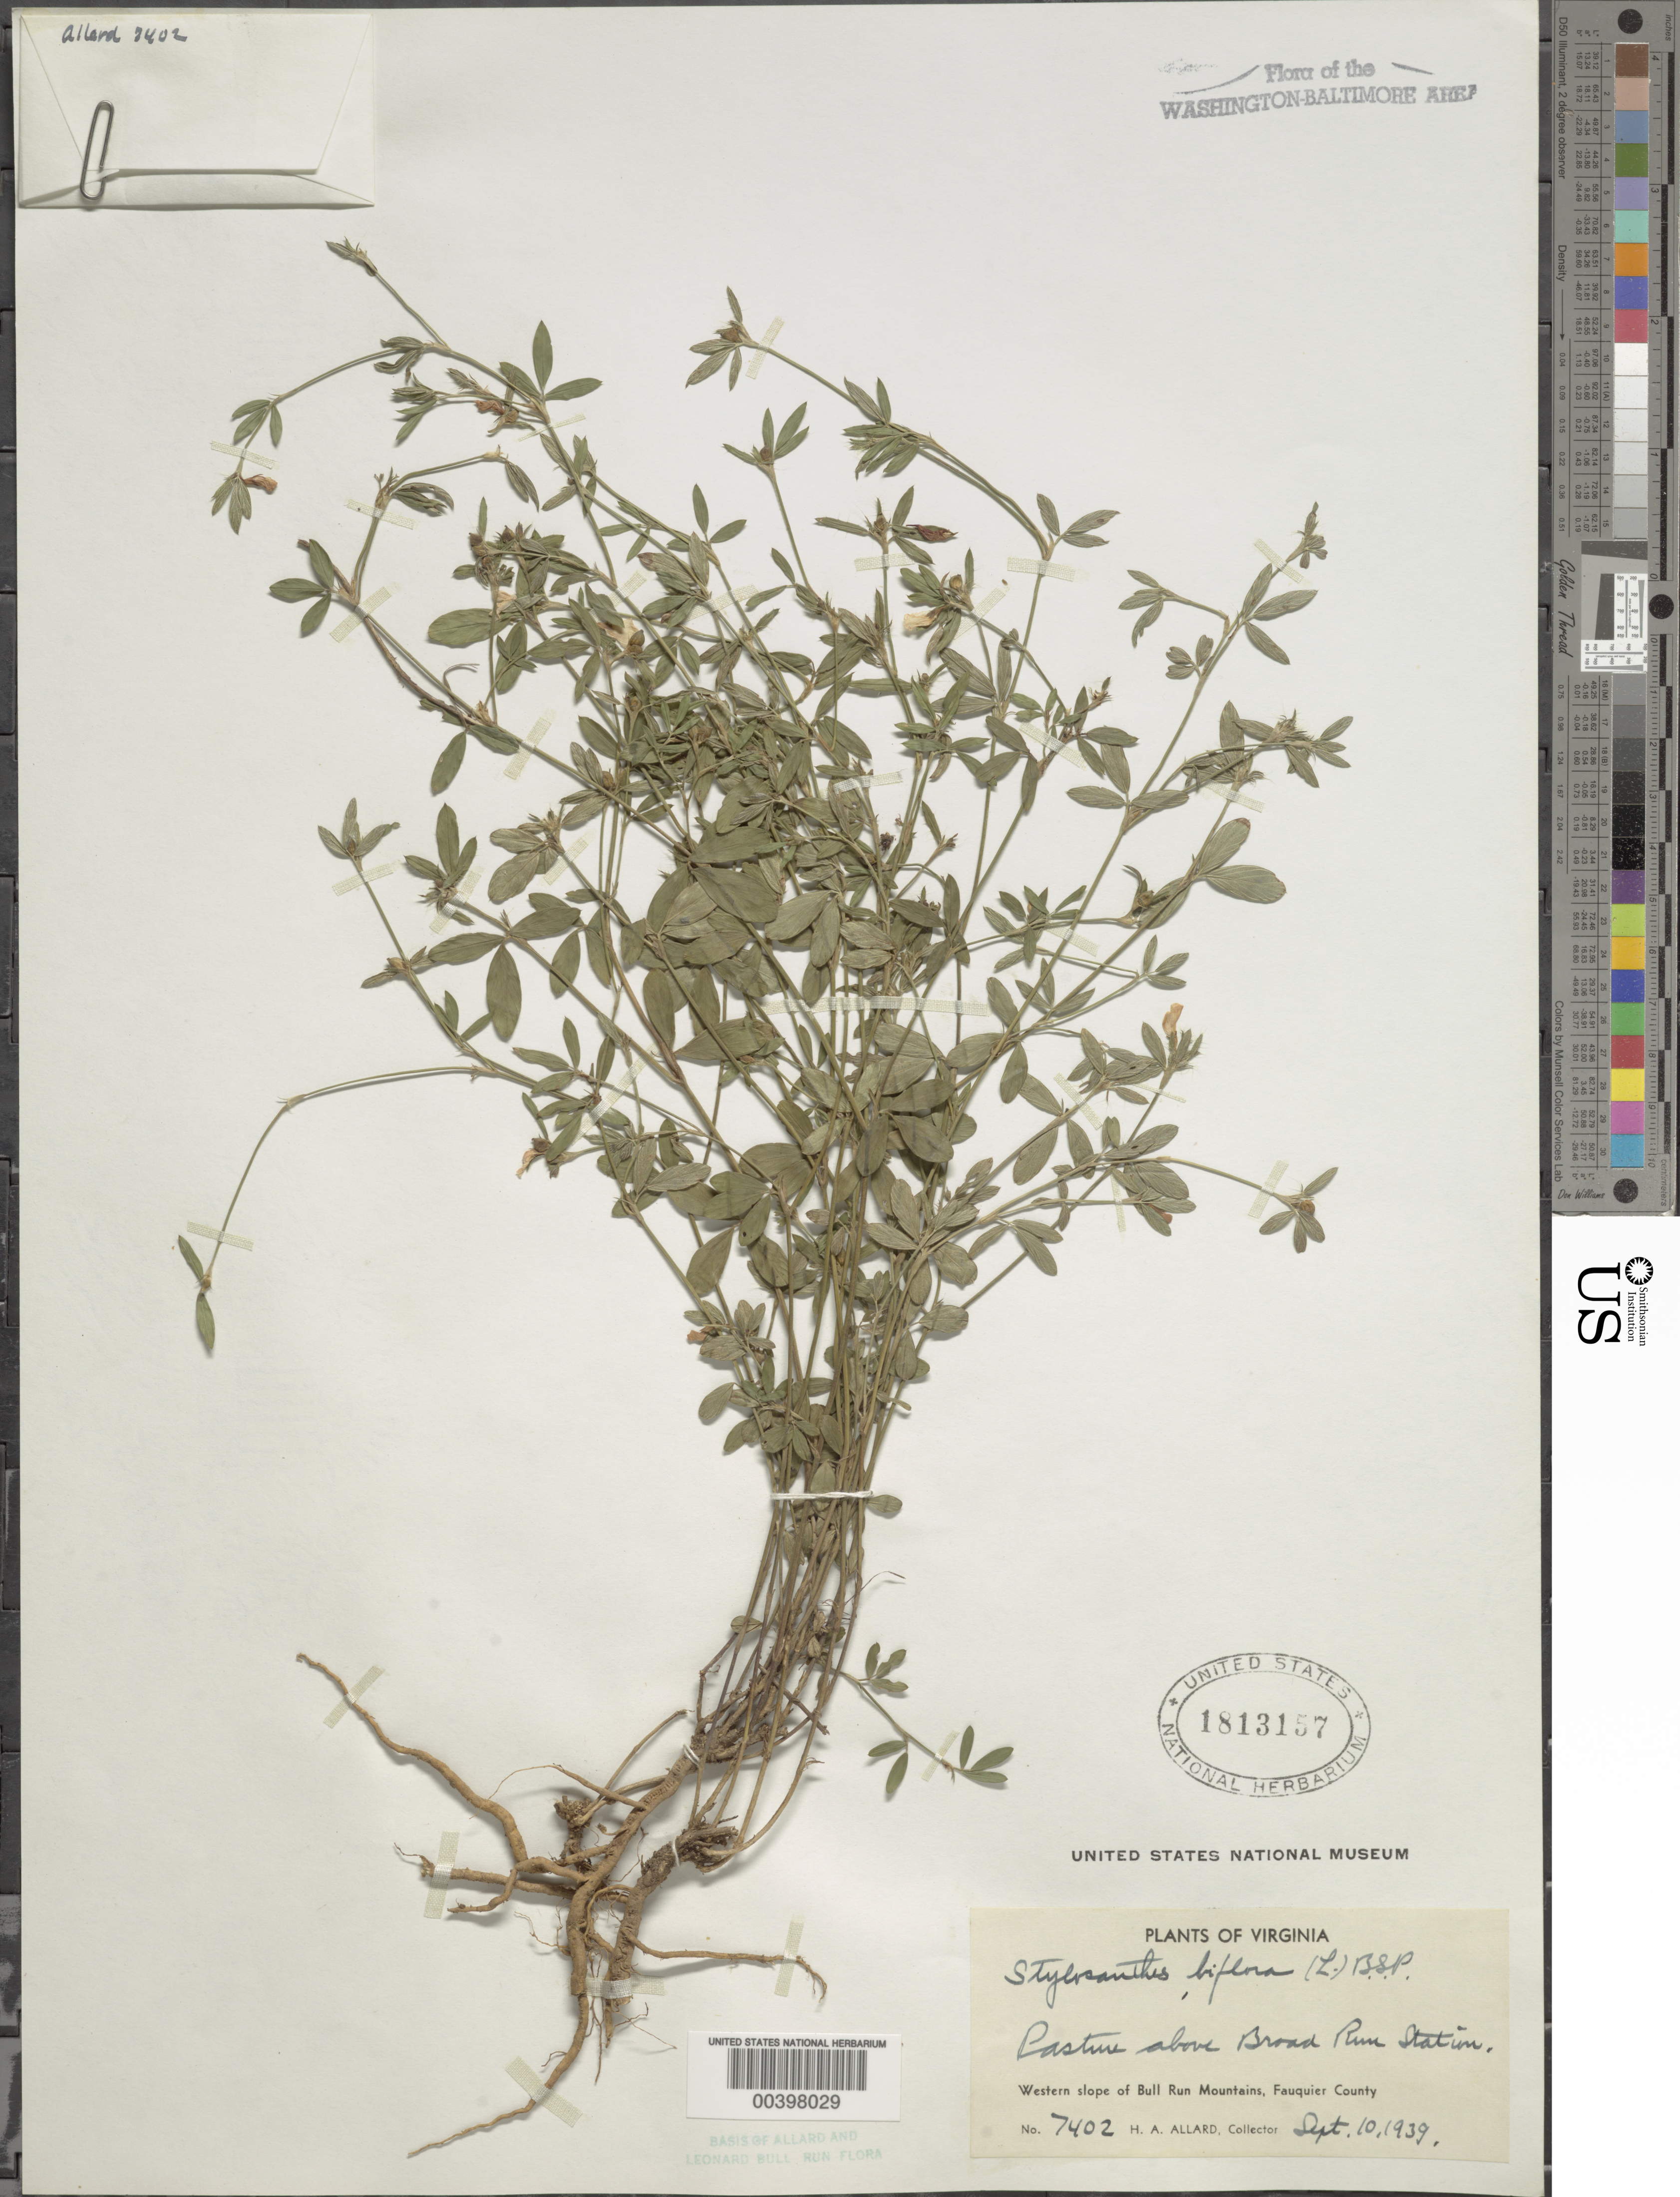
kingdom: Plantae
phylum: Tracheophyta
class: Magnoliopsida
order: Fabales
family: Fabaceae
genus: Stylosanthes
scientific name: Stylosanthes biflora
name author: (L.) Britton et al.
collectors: H. A. Allard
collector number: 7402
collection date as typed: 10 Sep 1939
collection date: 1939-09-10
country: United States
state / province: Virginia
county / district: Fauquier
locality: Above Broad Run Station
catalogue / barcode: US 1813157